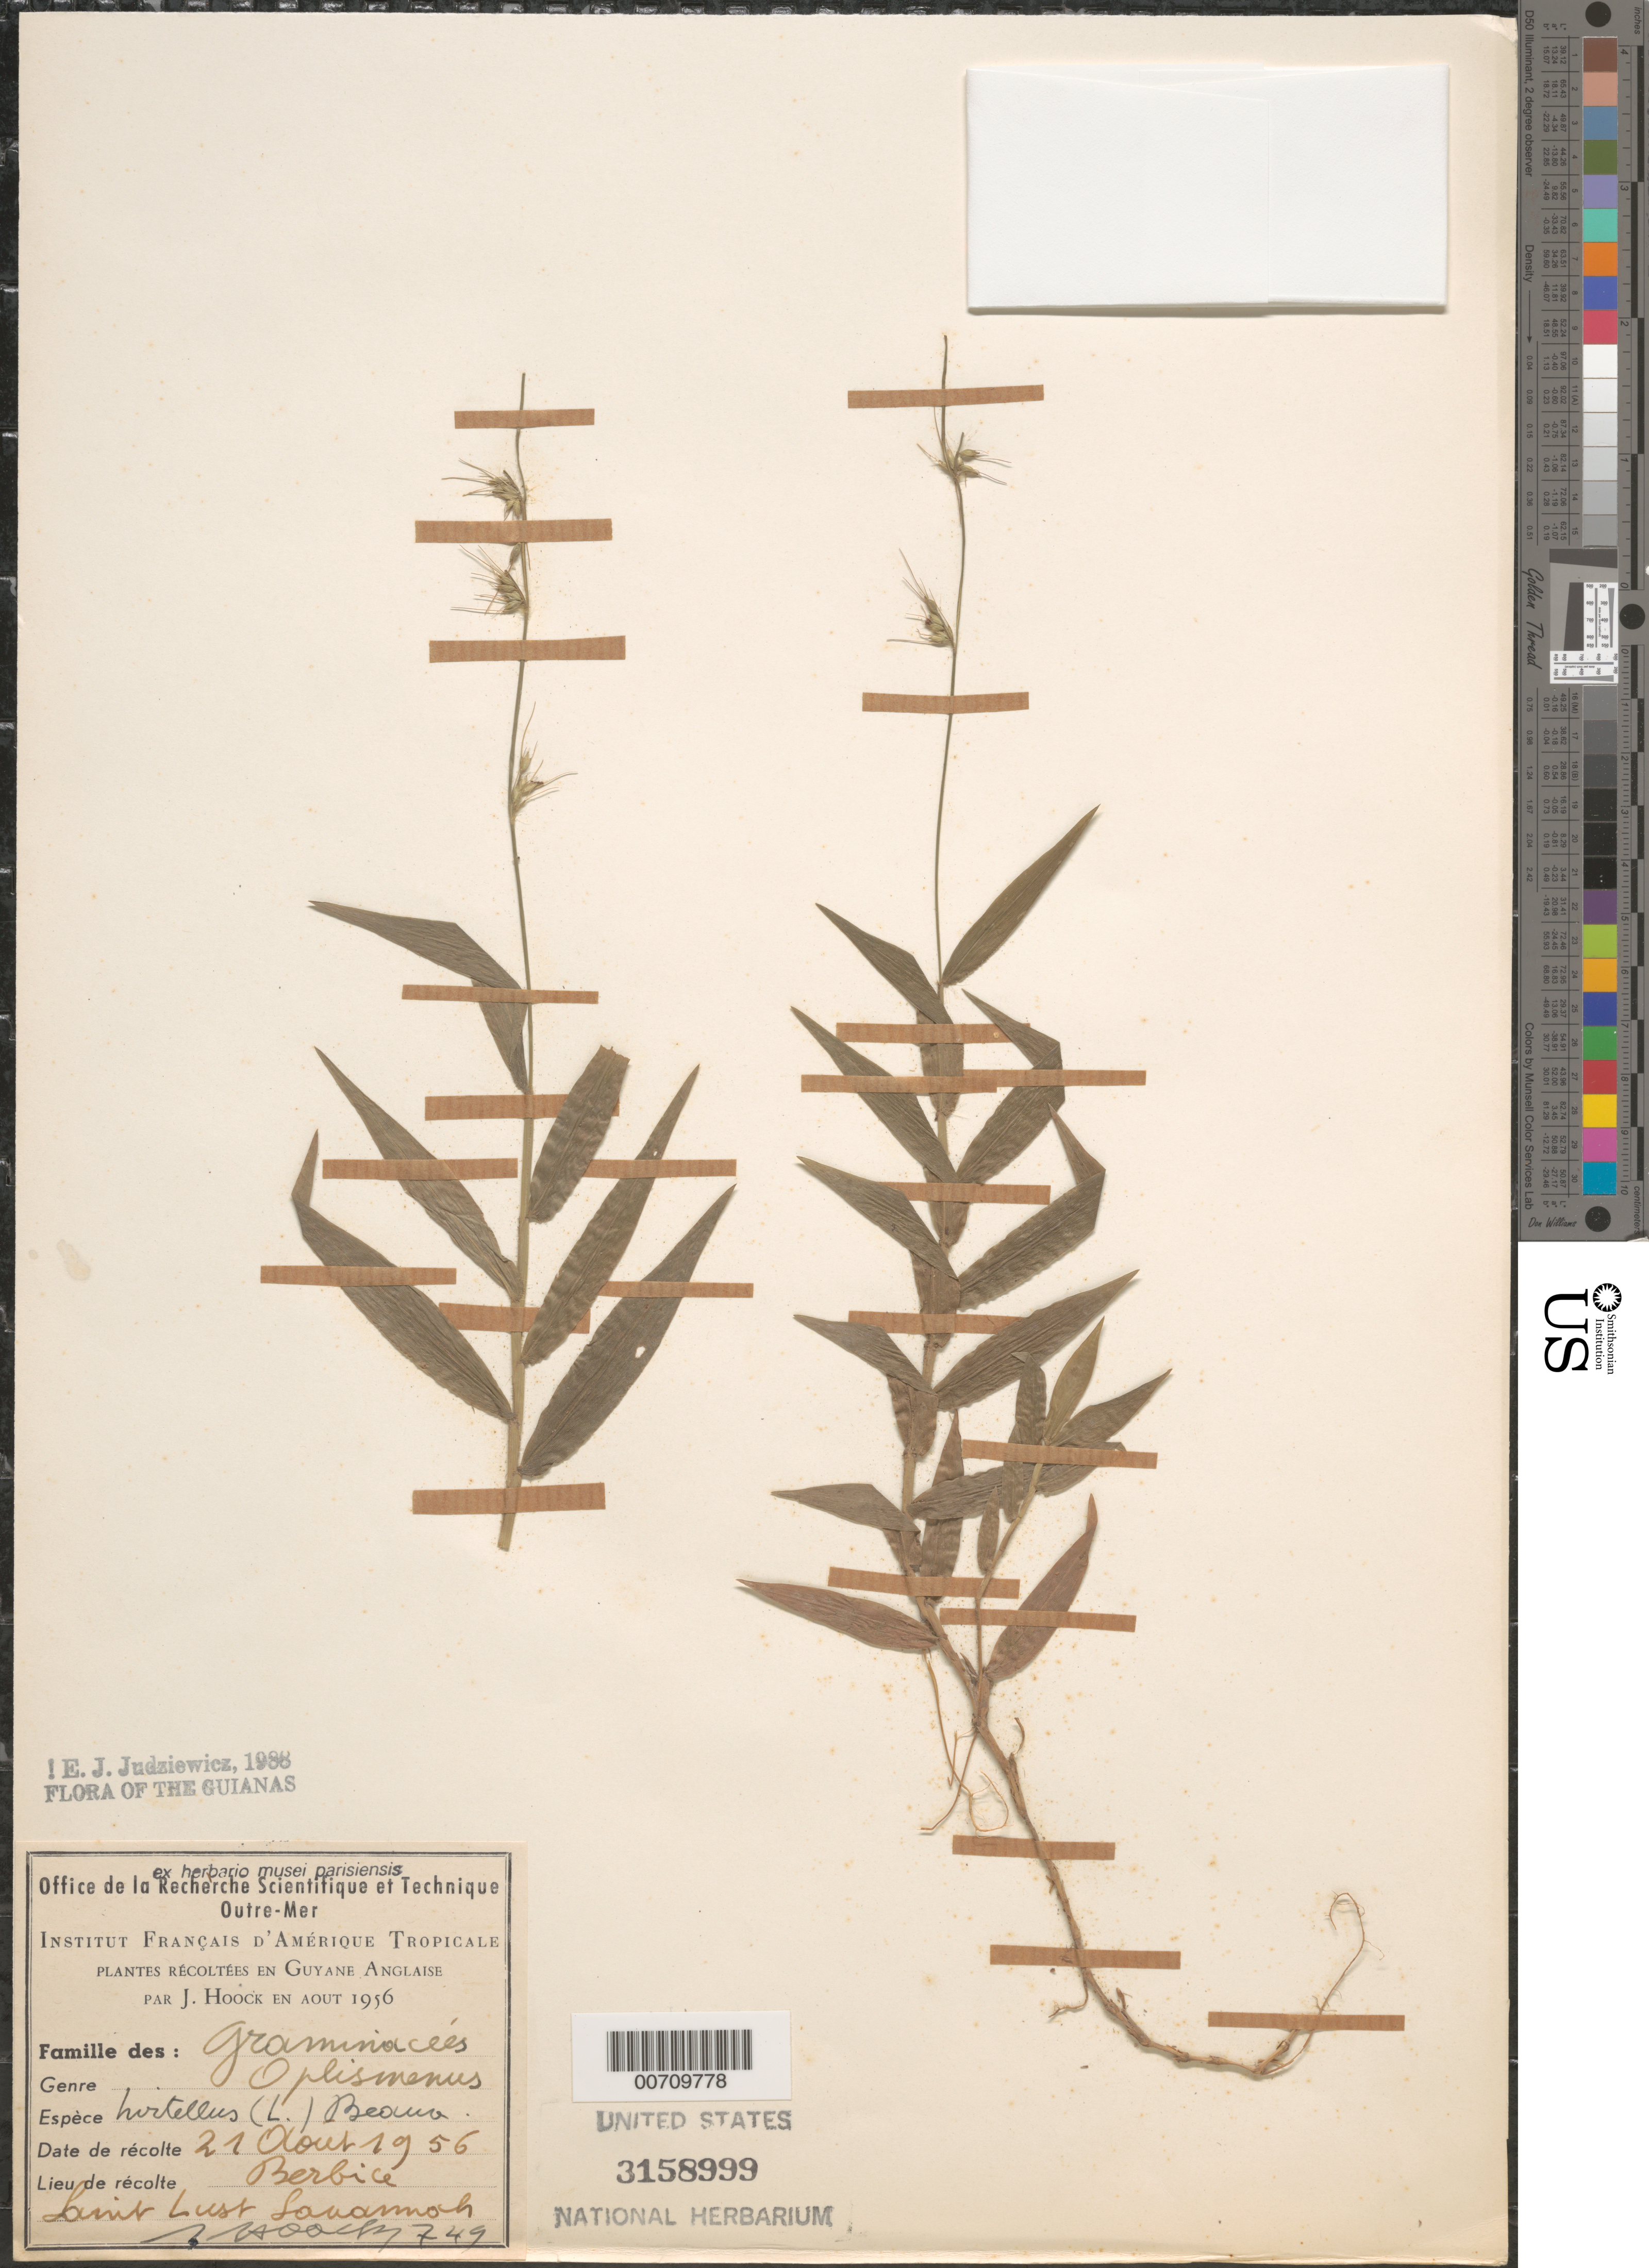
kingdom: Plantae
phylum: Tracheophyta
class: Liliopsida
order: Poales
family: Poaceae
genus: Oplismenus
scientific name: Oplismenus hirtellus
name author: (L.) P. Beauv.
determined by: Judziewicz, E. J.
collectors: J. Hoock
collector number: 749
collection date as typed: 20-Aug-56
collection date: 1956-08-20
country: Guyana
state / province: Mahaica-Berbice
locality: Berbice, Saint Lust Savanna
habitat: Savanna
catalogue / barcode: US 3158999